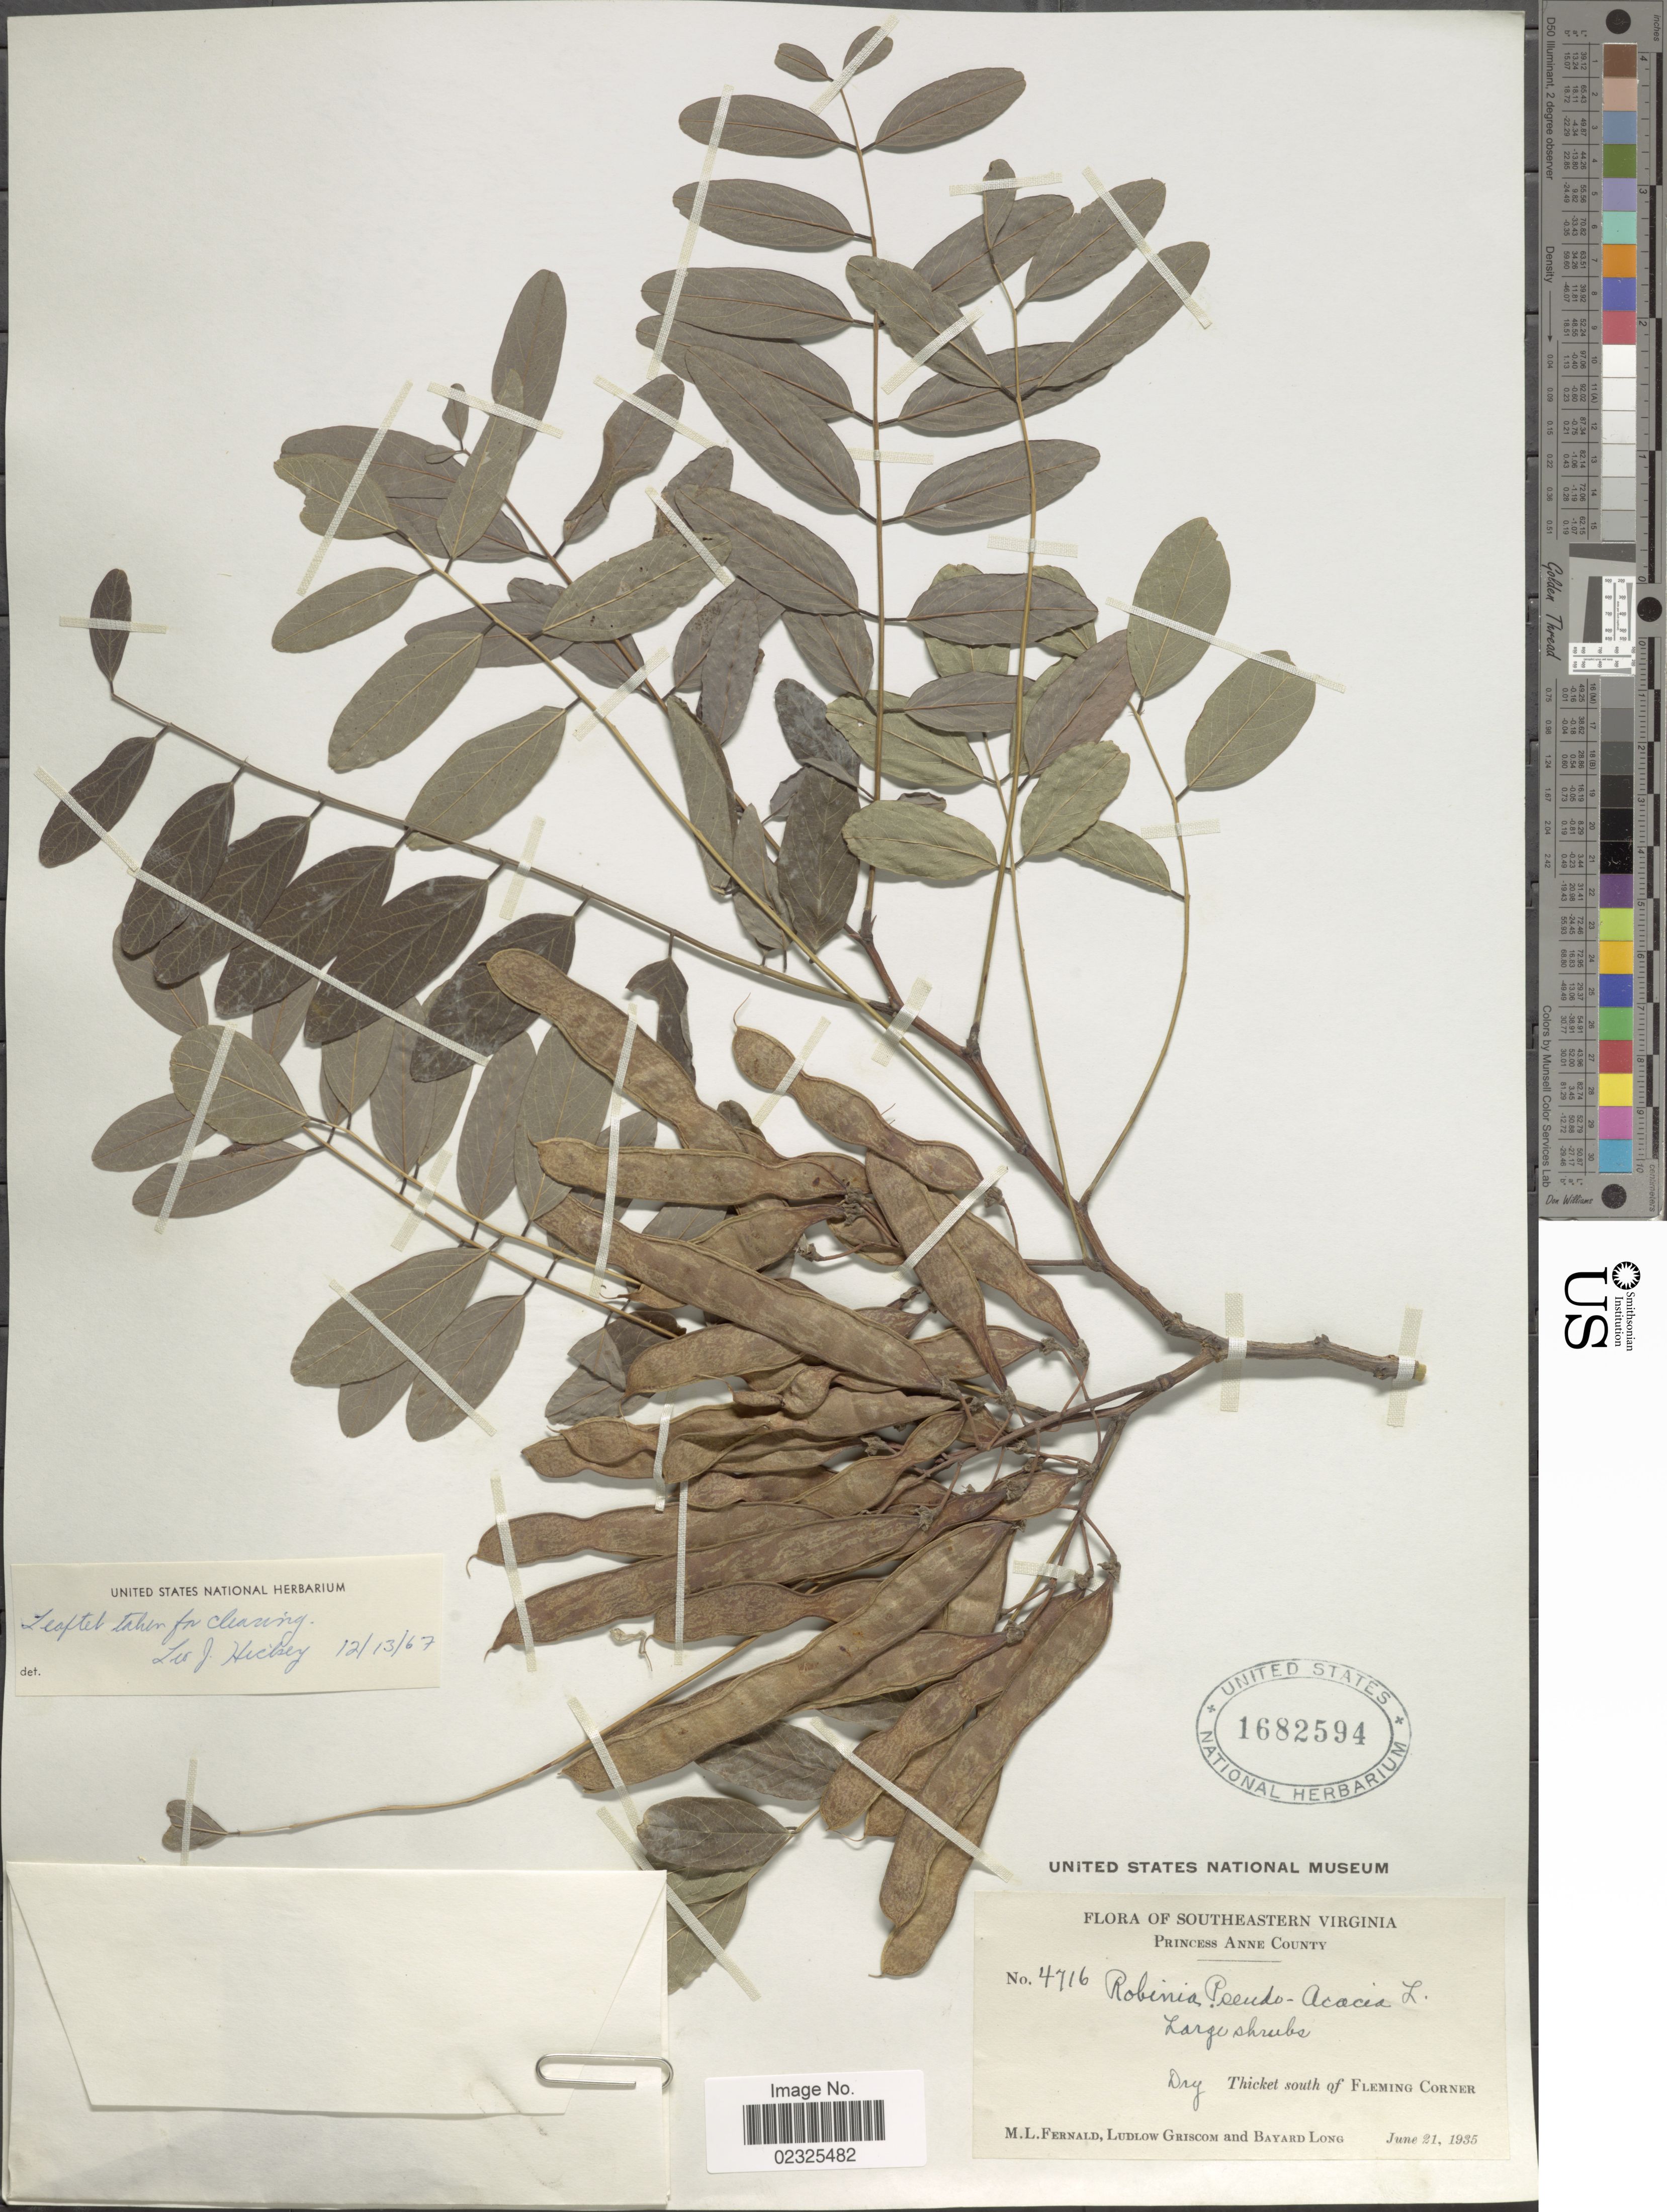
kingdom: Plantae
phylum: Tracheophyta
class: Magnoliopsida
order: Fabales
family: Fabaceae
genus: Robinia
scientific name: Robinia pseudoacacia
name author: L.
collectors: M. L. Fernald, L. Griscom & B. Long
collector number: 4716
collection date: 1935-06-21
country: United States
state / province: Virginia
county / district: City of Virginia Beach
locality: Southeastern Virginia, Princess Anne (=historic county name) County, dry Thicket south of Filming Corner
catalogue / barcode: US 1682594